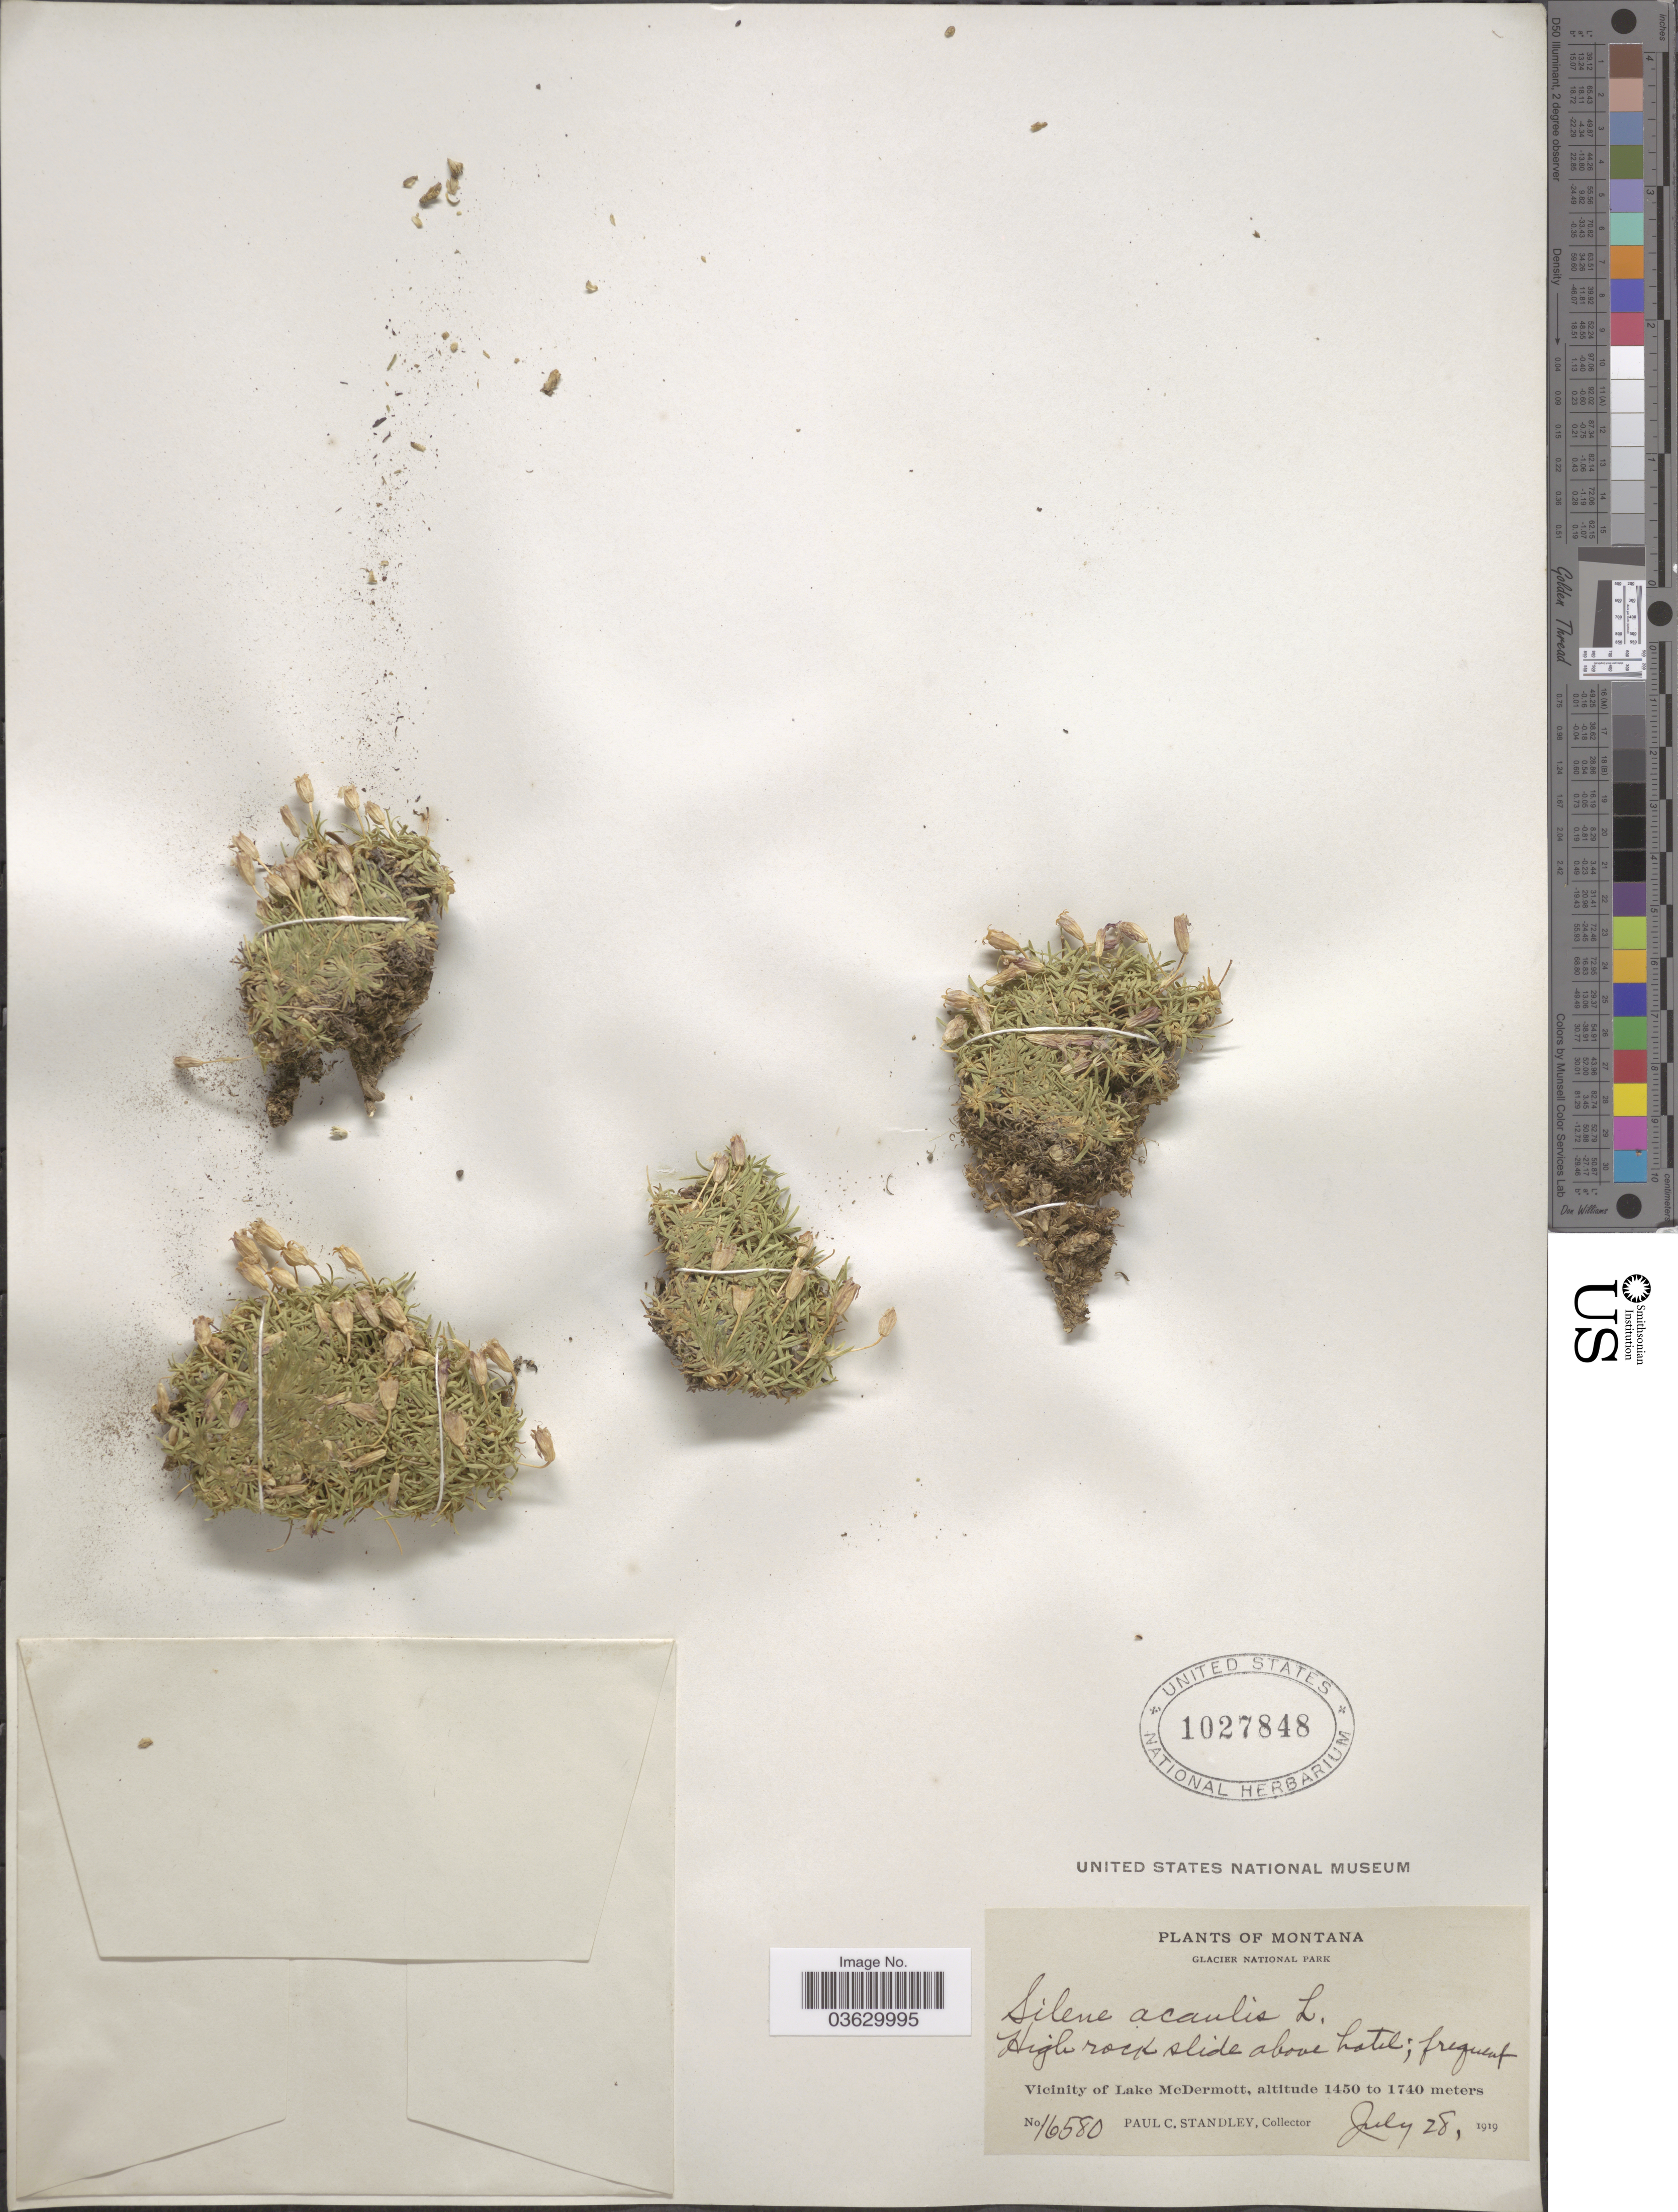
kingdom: Plantae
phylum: Tracheophyta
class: Magnoliopsida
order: Caryophyllales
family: Caryophyllaceae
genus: Silene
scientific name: Silene acaulis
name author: (L.) Jacq.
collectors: P. C. Standley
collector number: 16580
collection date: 1919-07-28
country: United States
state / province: Montana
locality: Glacier National Park. High rock slide above hotel. Vicinity of Lake McDermott.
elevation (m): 1450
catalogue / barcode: US 1027848